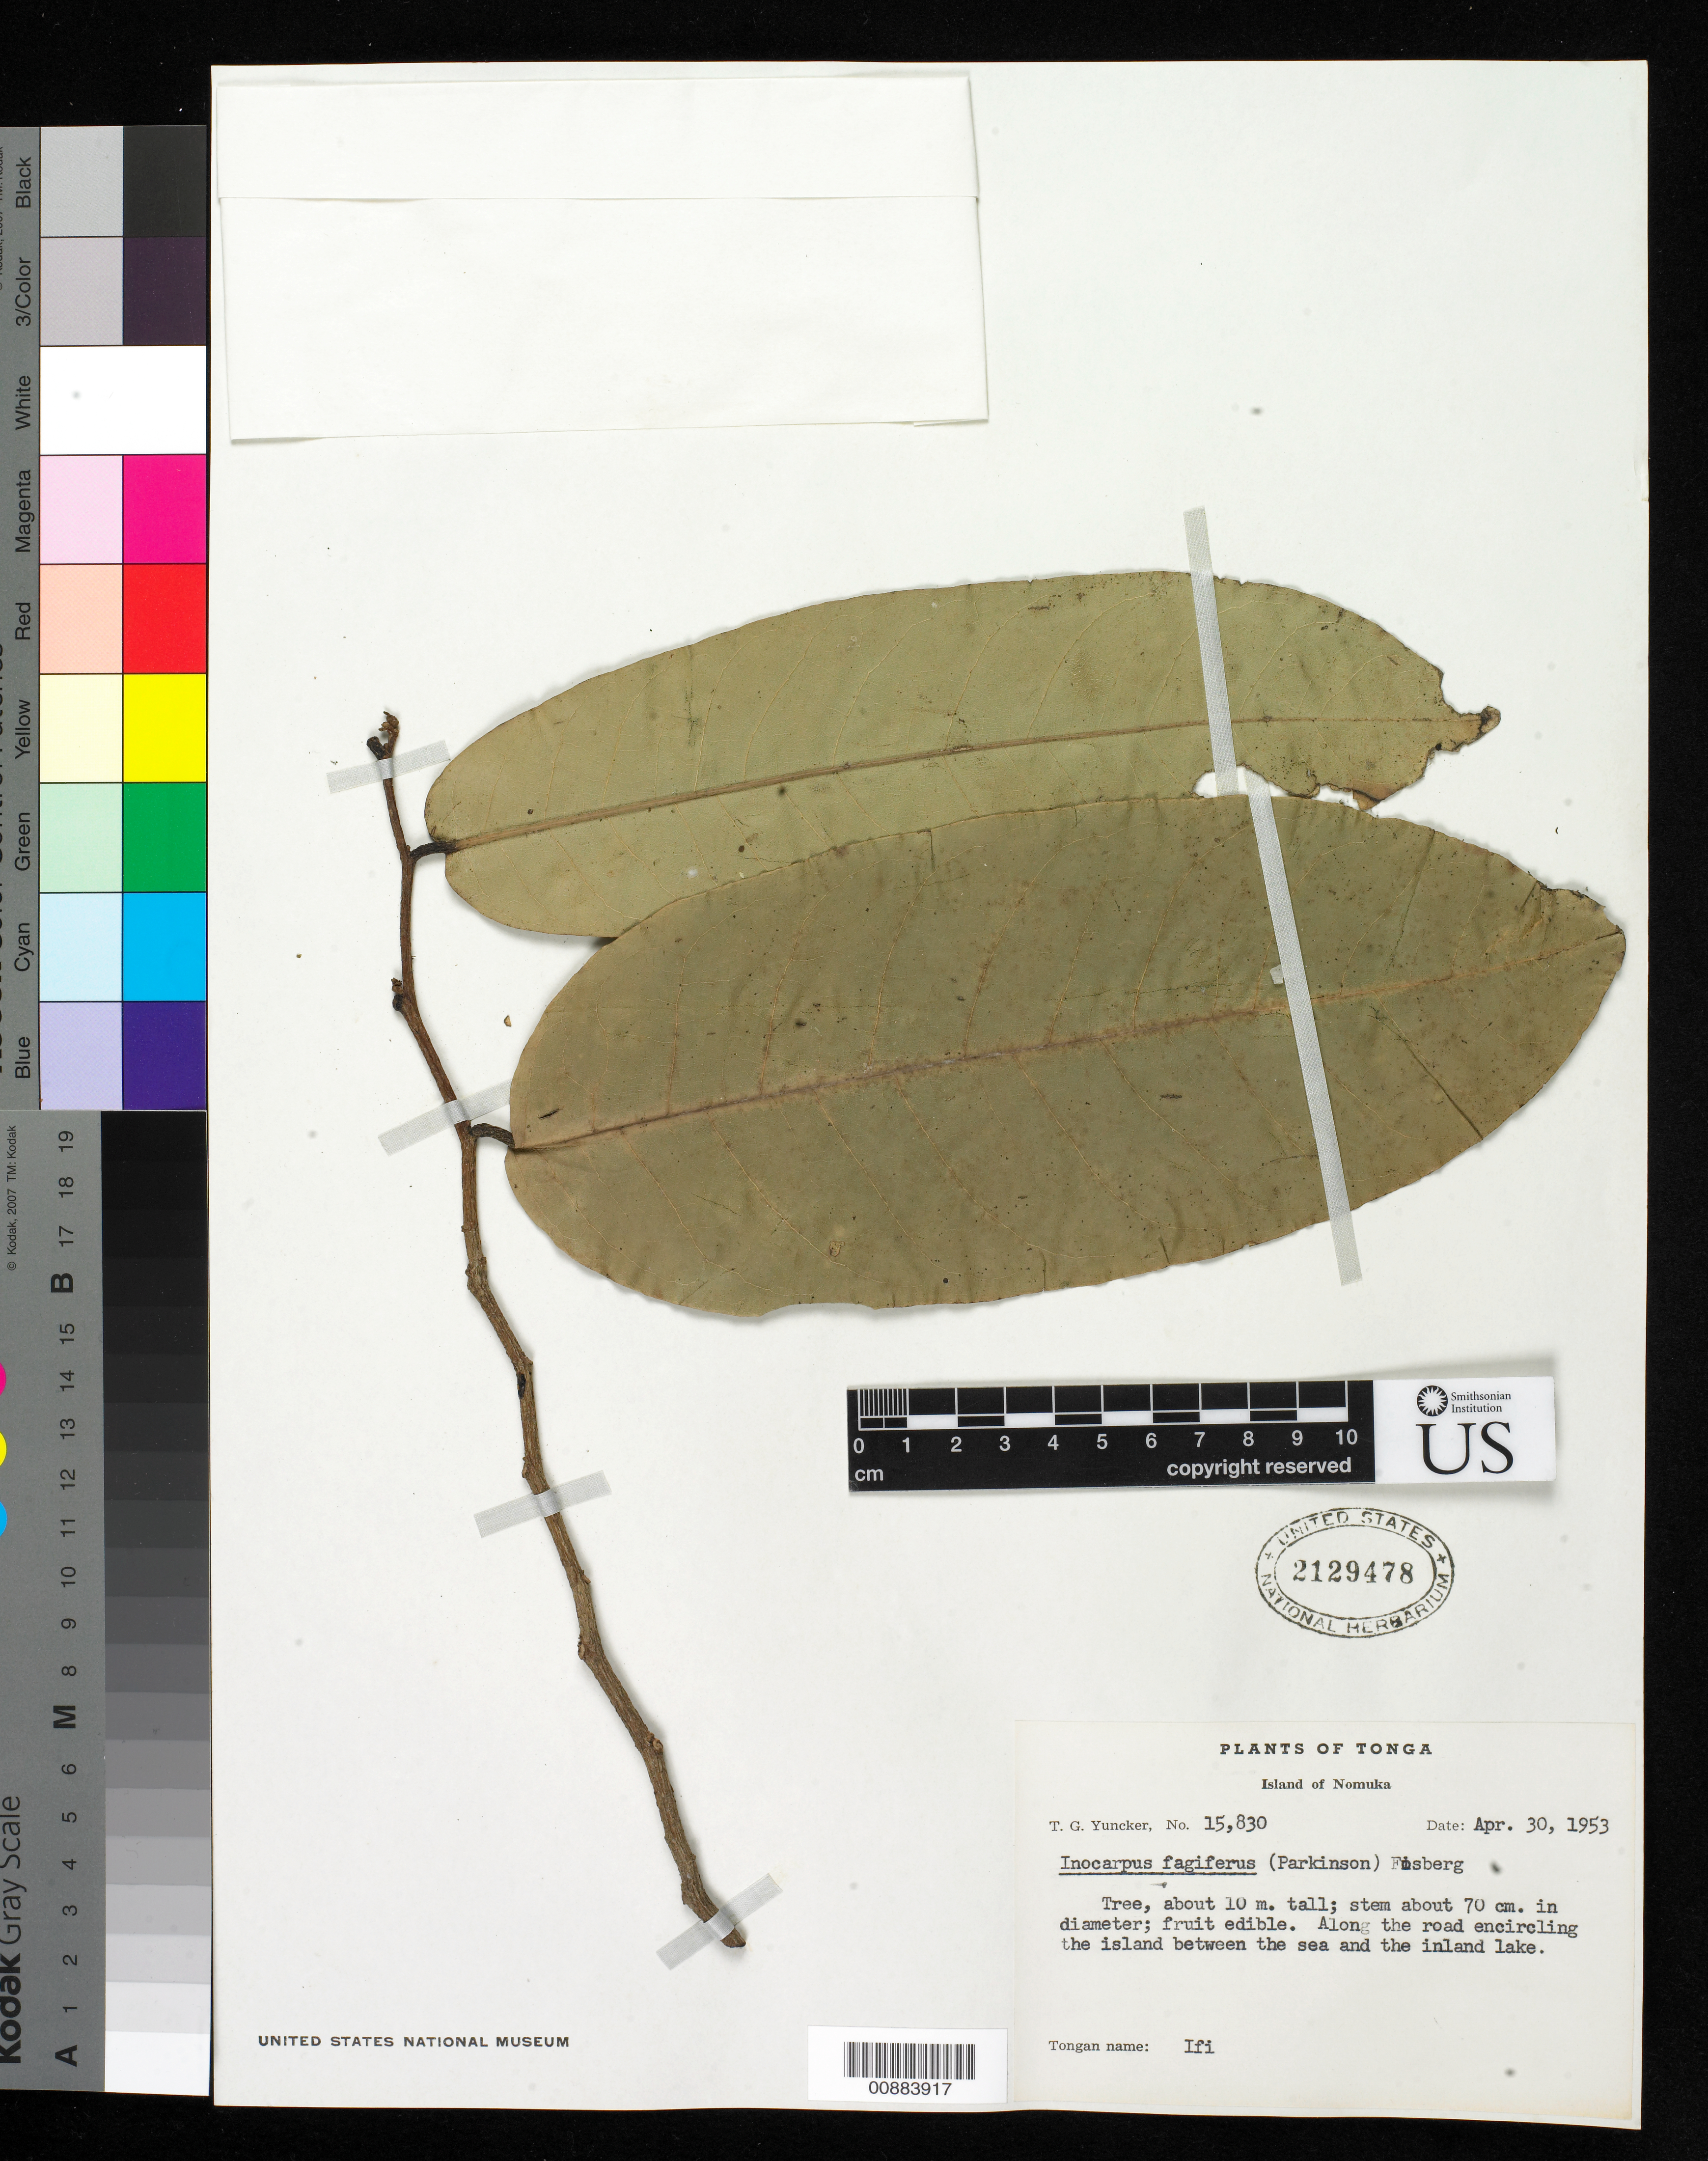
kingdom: Plantae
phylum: Tracheophyta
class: Magnoliopsida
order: Fabales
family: Fabaceae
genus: Inocarpus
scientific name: Inocarpus fagifer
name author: (Parkinson) Fosberg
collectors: T. G. Yuncker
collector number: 15830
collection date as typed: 30 Apr 1953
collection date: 1953-04-30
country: Tonga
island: Nomuka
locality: Island of Nomuka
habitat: Along the road encircling the island between the sea and the inland lake.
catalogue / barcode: US 2129478